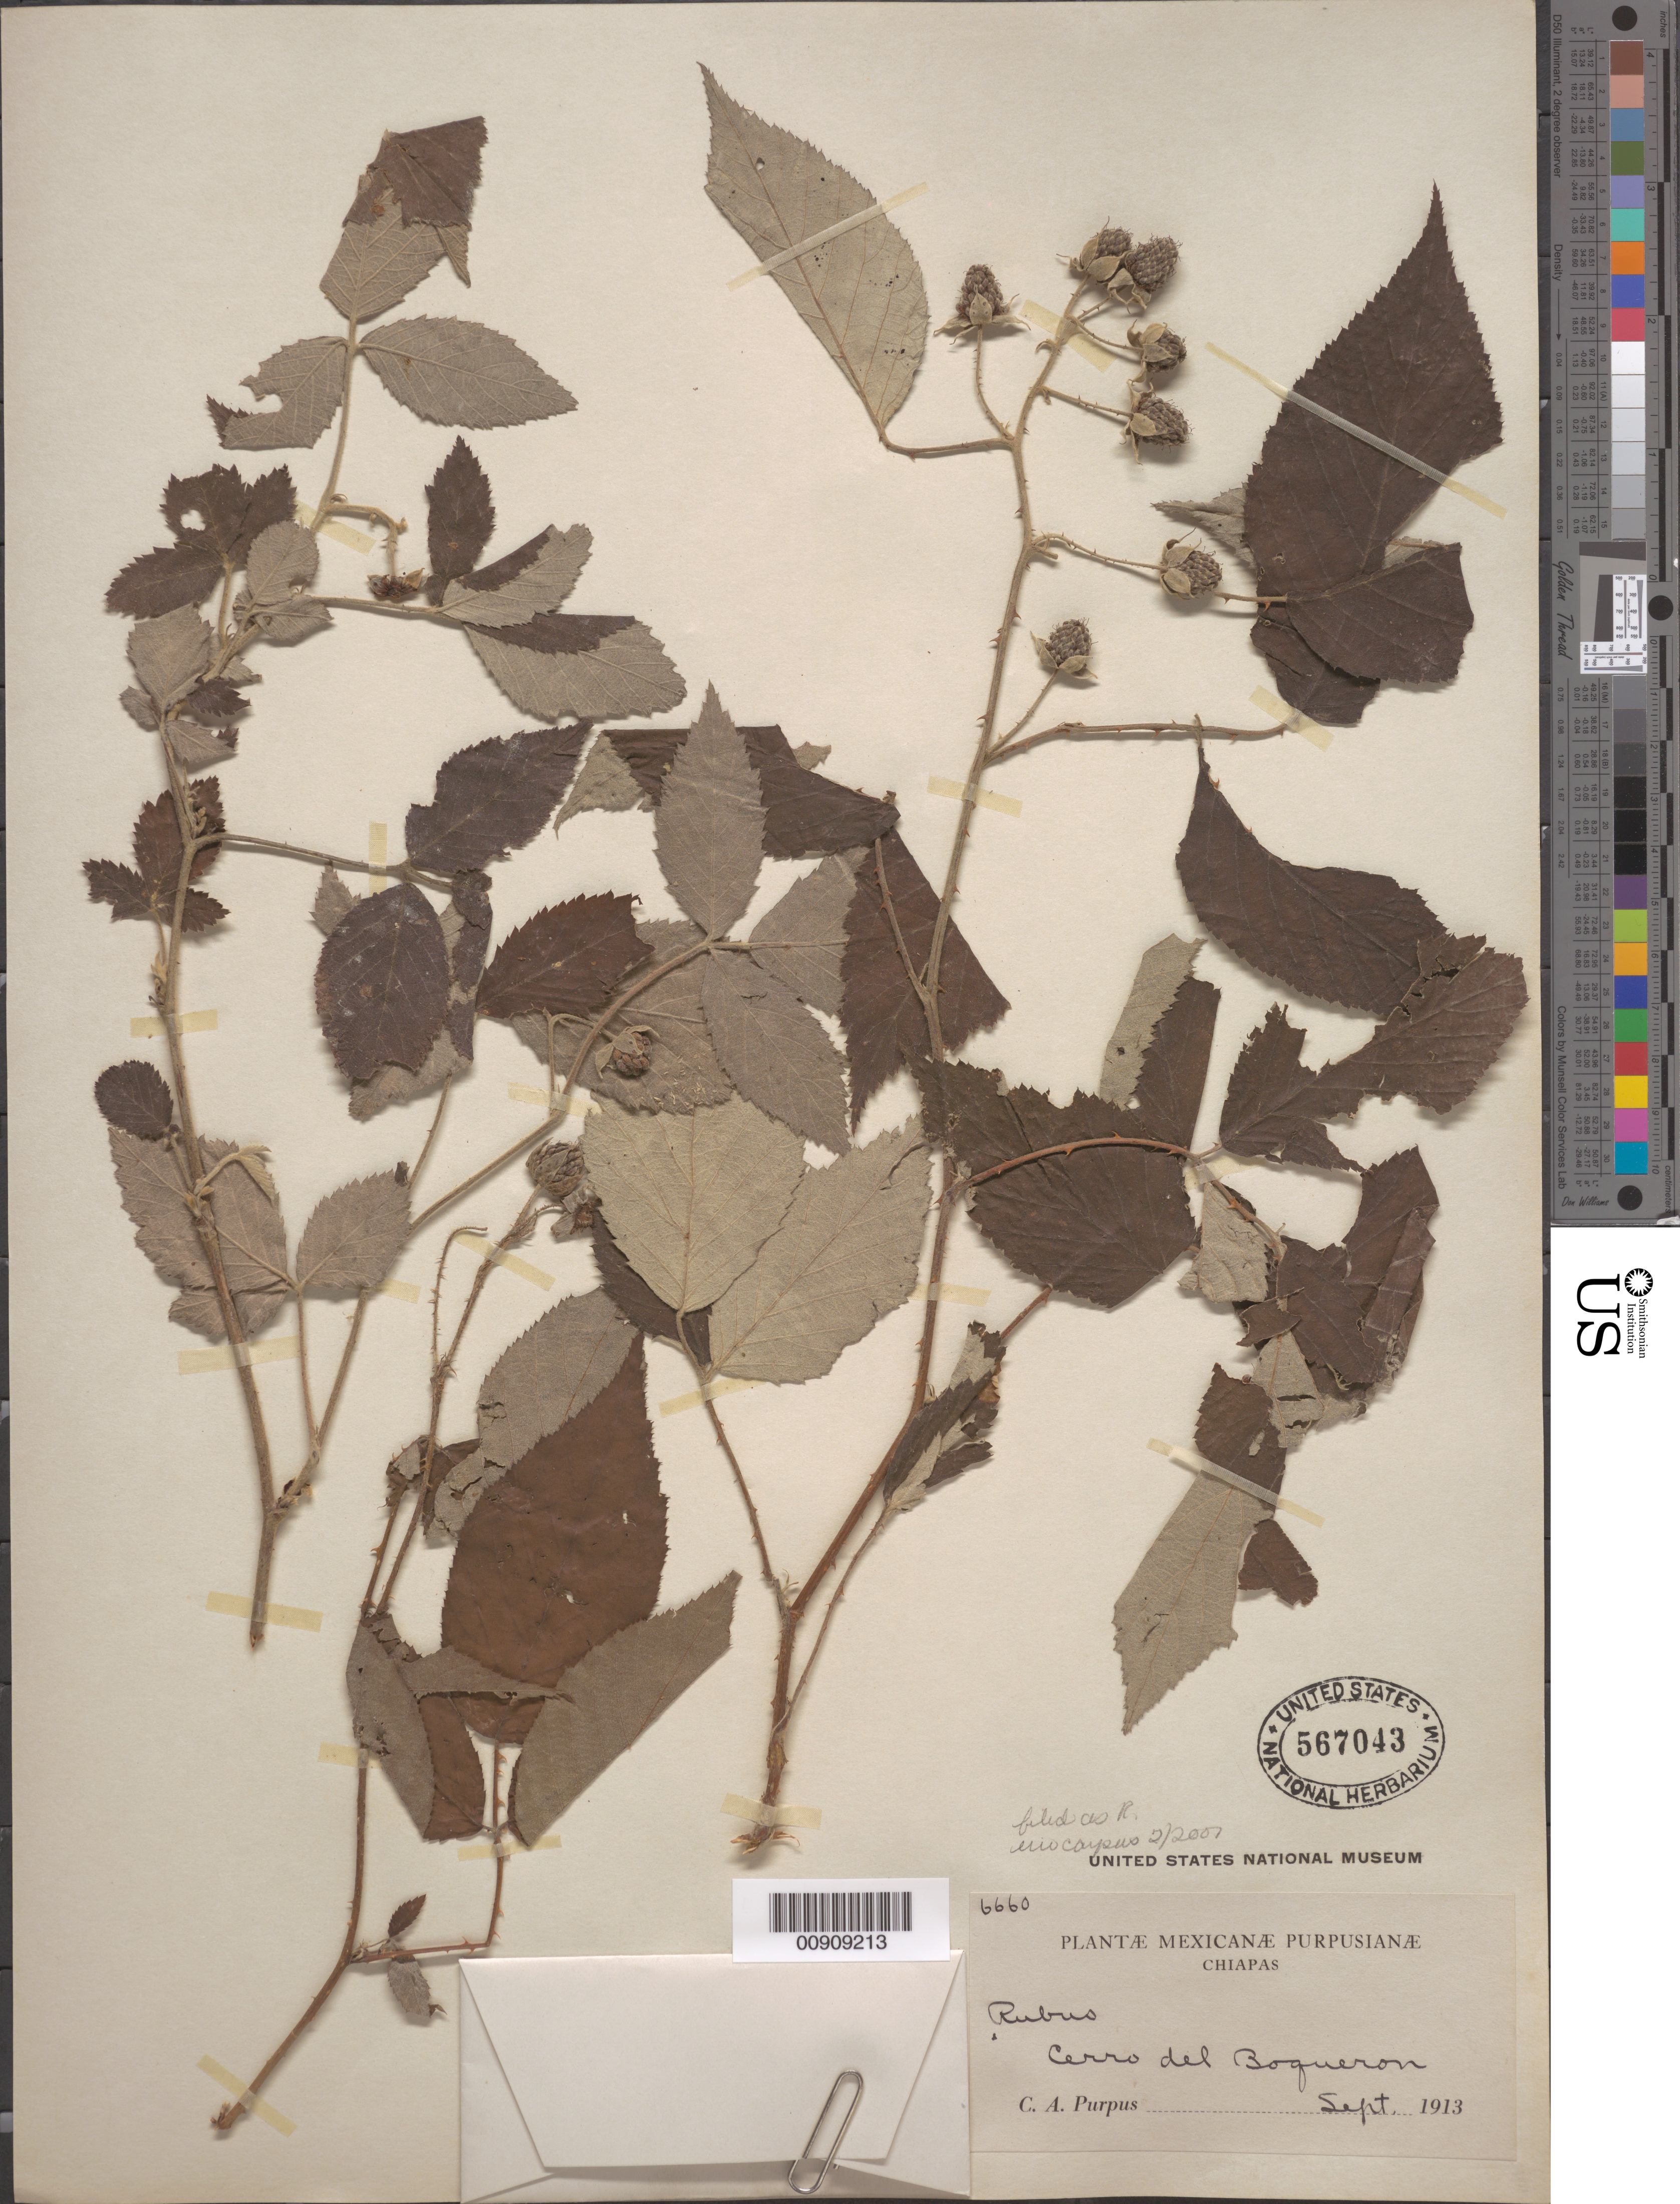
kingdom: Plantae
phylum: Tracheophyta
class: Magnoliopsida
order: Rosales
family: Rosaceae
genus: Rubus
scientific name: Rubus eriocarpus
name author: Liebm.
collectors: C. A. Purpus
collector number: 6660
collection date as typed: Sep 1913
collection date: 1913-09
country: Mexico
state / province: Chiapas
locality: Cerro del Boqueron.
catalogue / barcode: US 567043